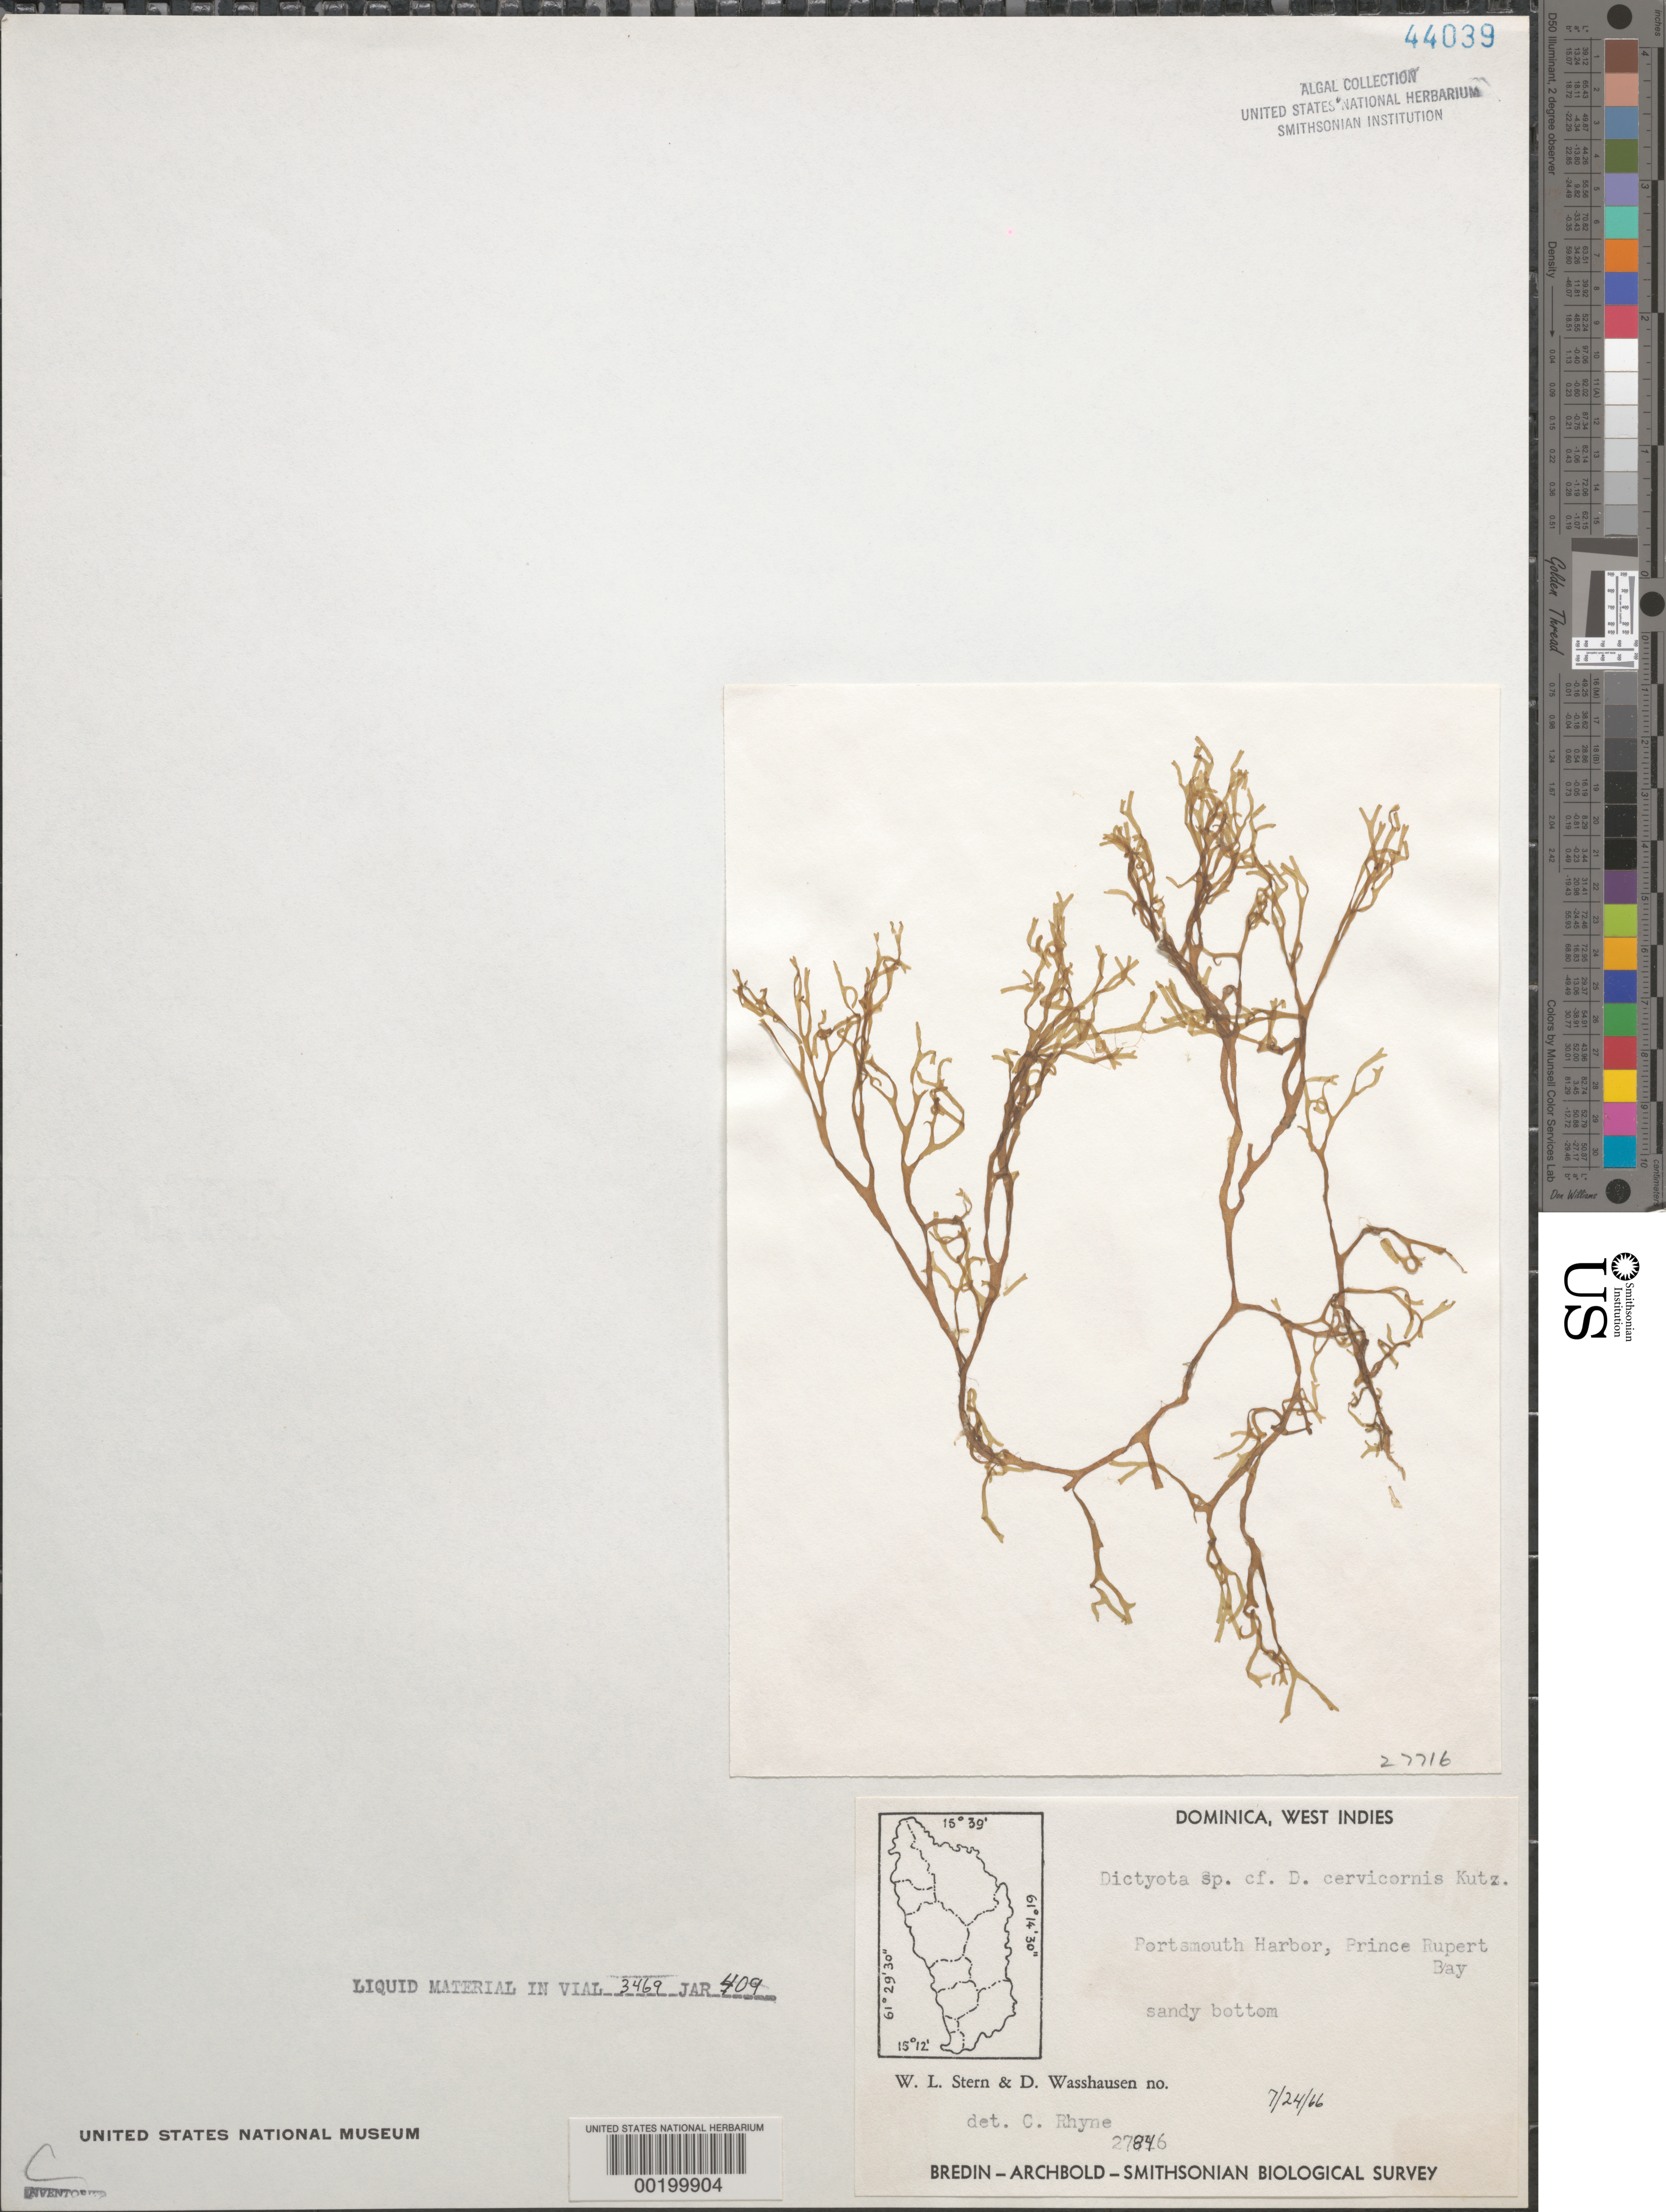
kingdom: Chromista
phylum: Ochrophyta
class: Phaeophyceae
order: Dictyotales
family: Dictyotaceae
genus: Dictyota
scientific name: Dictyota cervicornis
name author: Kütz.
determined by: Rhyne, C. F.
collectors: W. L. Stern & D. C. Wasshausen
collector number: EYD 27846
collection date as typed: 24 Jul 1966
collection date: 1966-07-24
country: Dominica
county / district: St. John's Parish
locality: Portsmouth harbor, Prince Rupert Bay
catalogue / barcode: US 44039